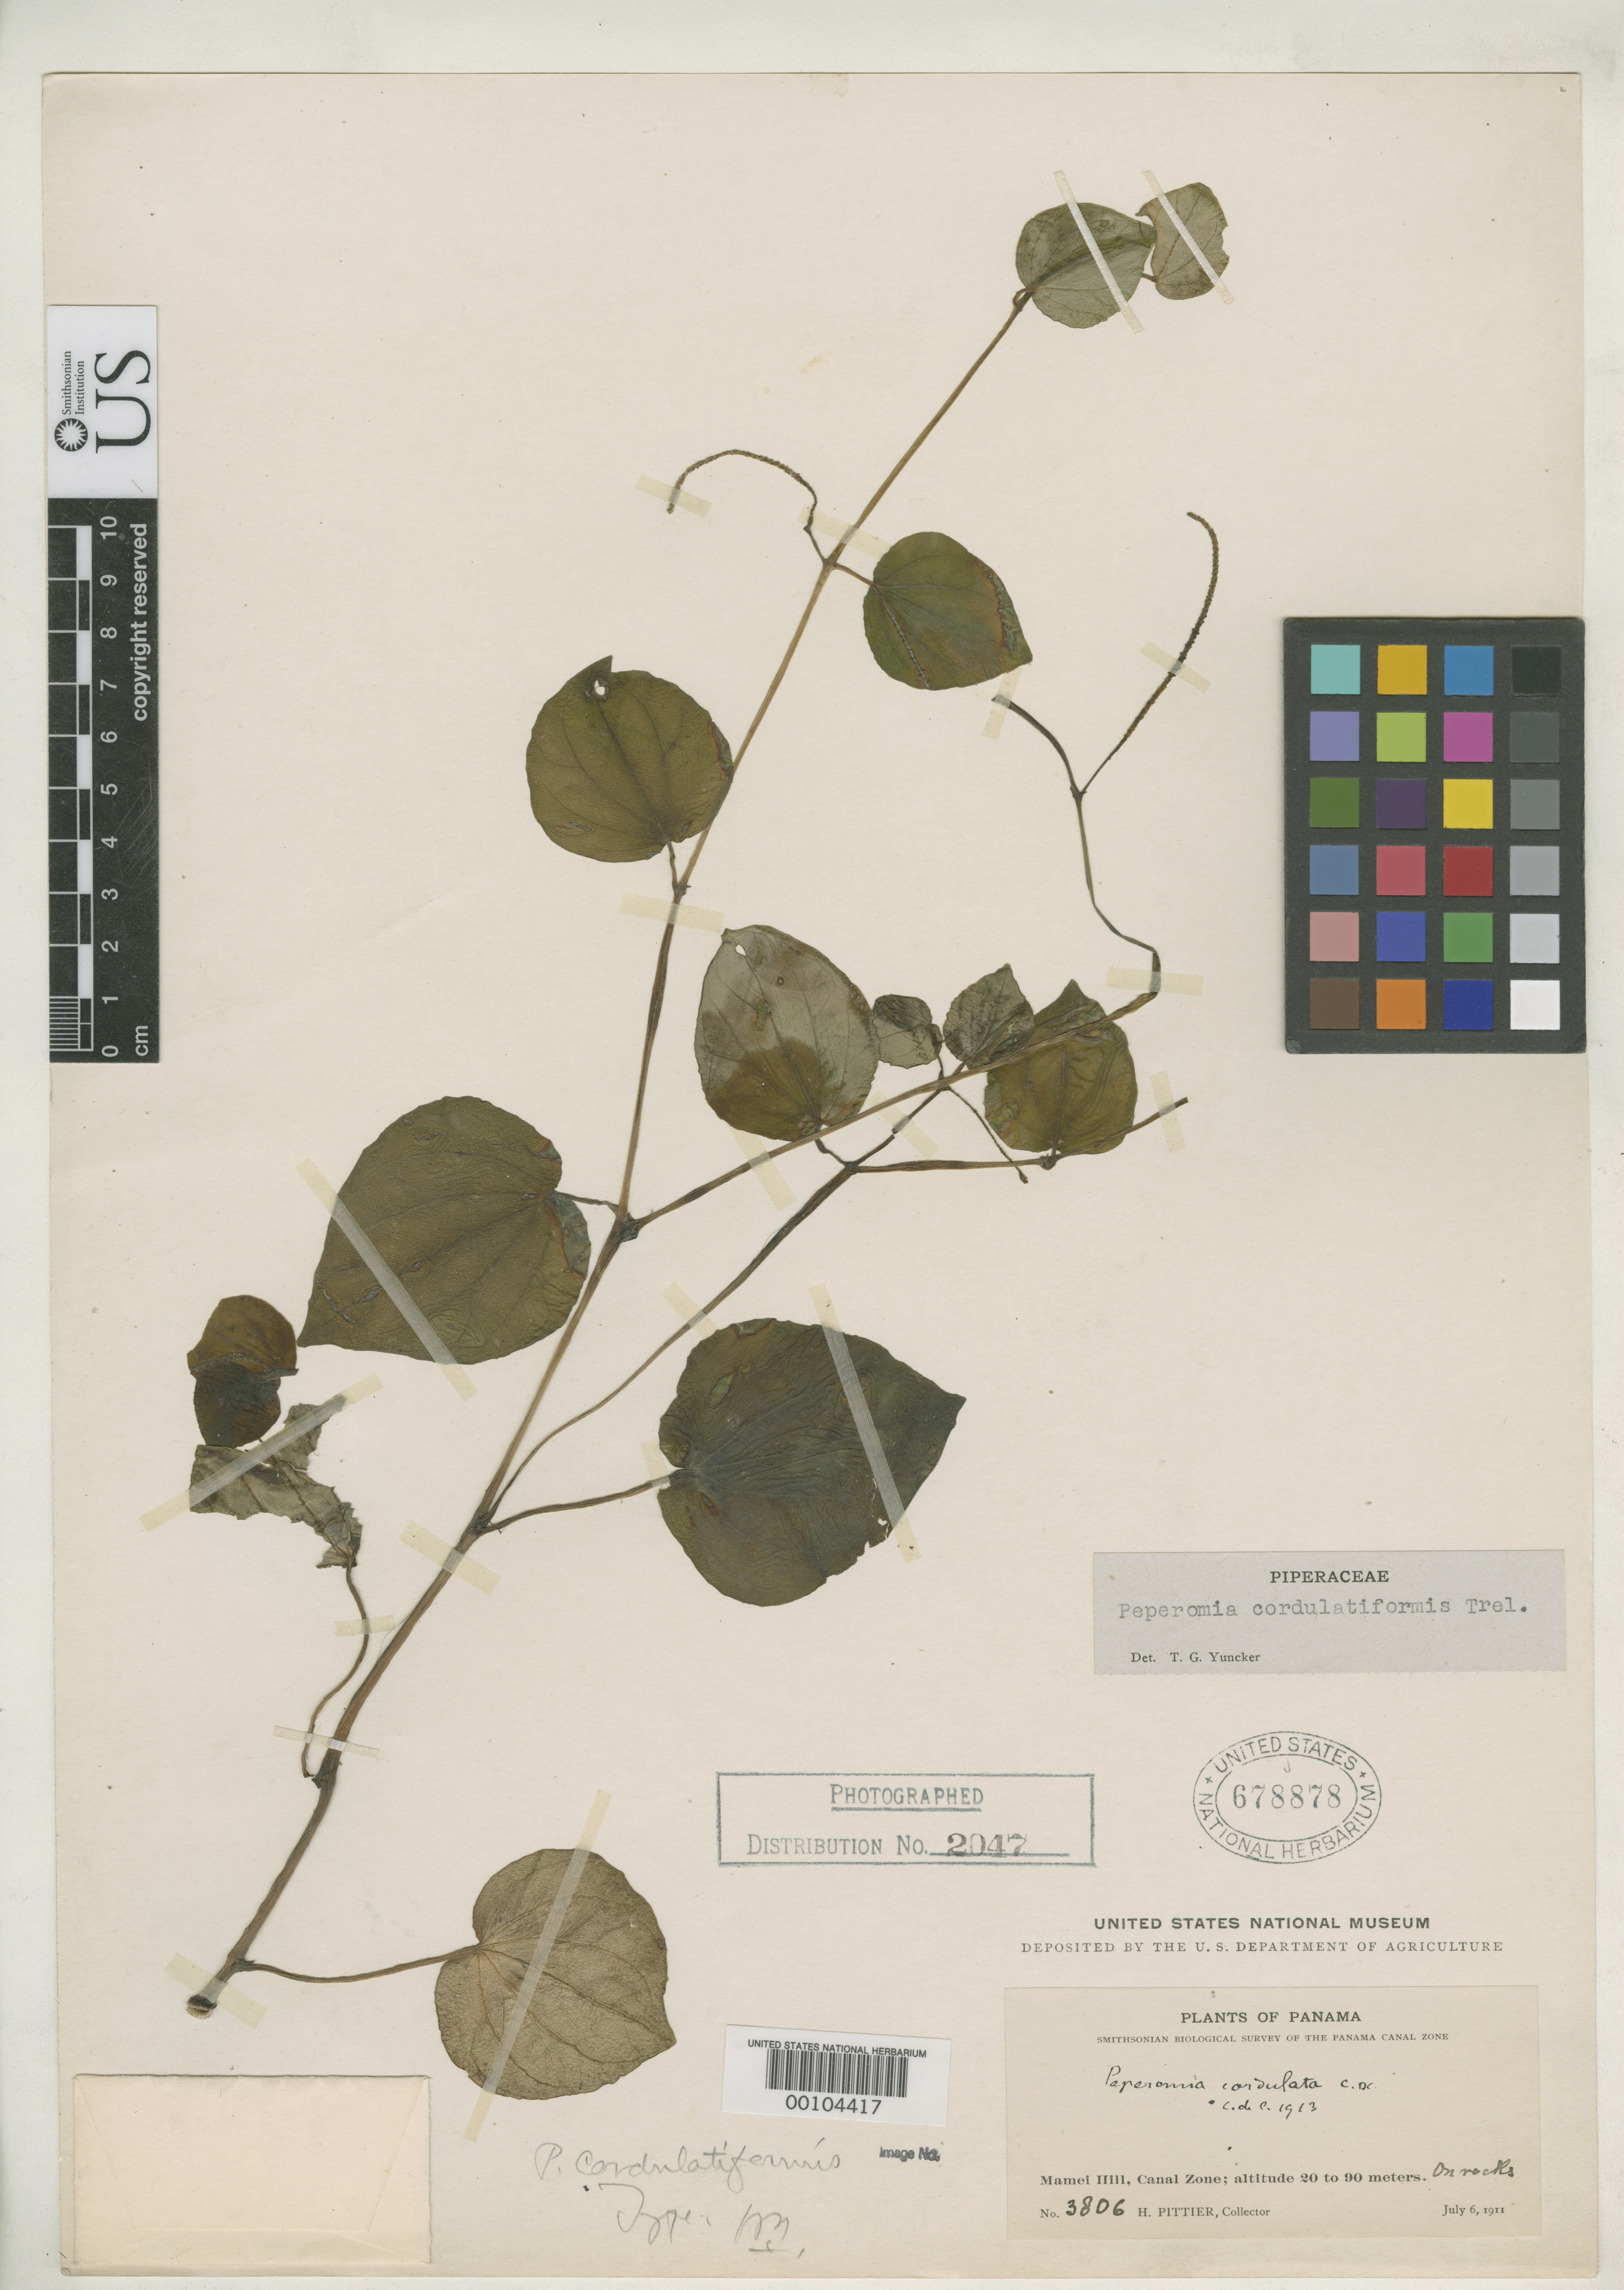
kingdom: Plantae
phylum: Tracheophyta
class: Magnoliopsida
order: Piperales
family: Piperaceae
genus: Peperomia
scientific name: Peperomia cordulatiformis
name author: Trel.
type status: Possible Holotype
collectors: H. F. Pittier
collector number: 3806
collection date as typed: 06 Jul 1911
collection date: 1911-07-06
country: Panama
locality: Mamei Hill.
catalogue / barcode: US 678878